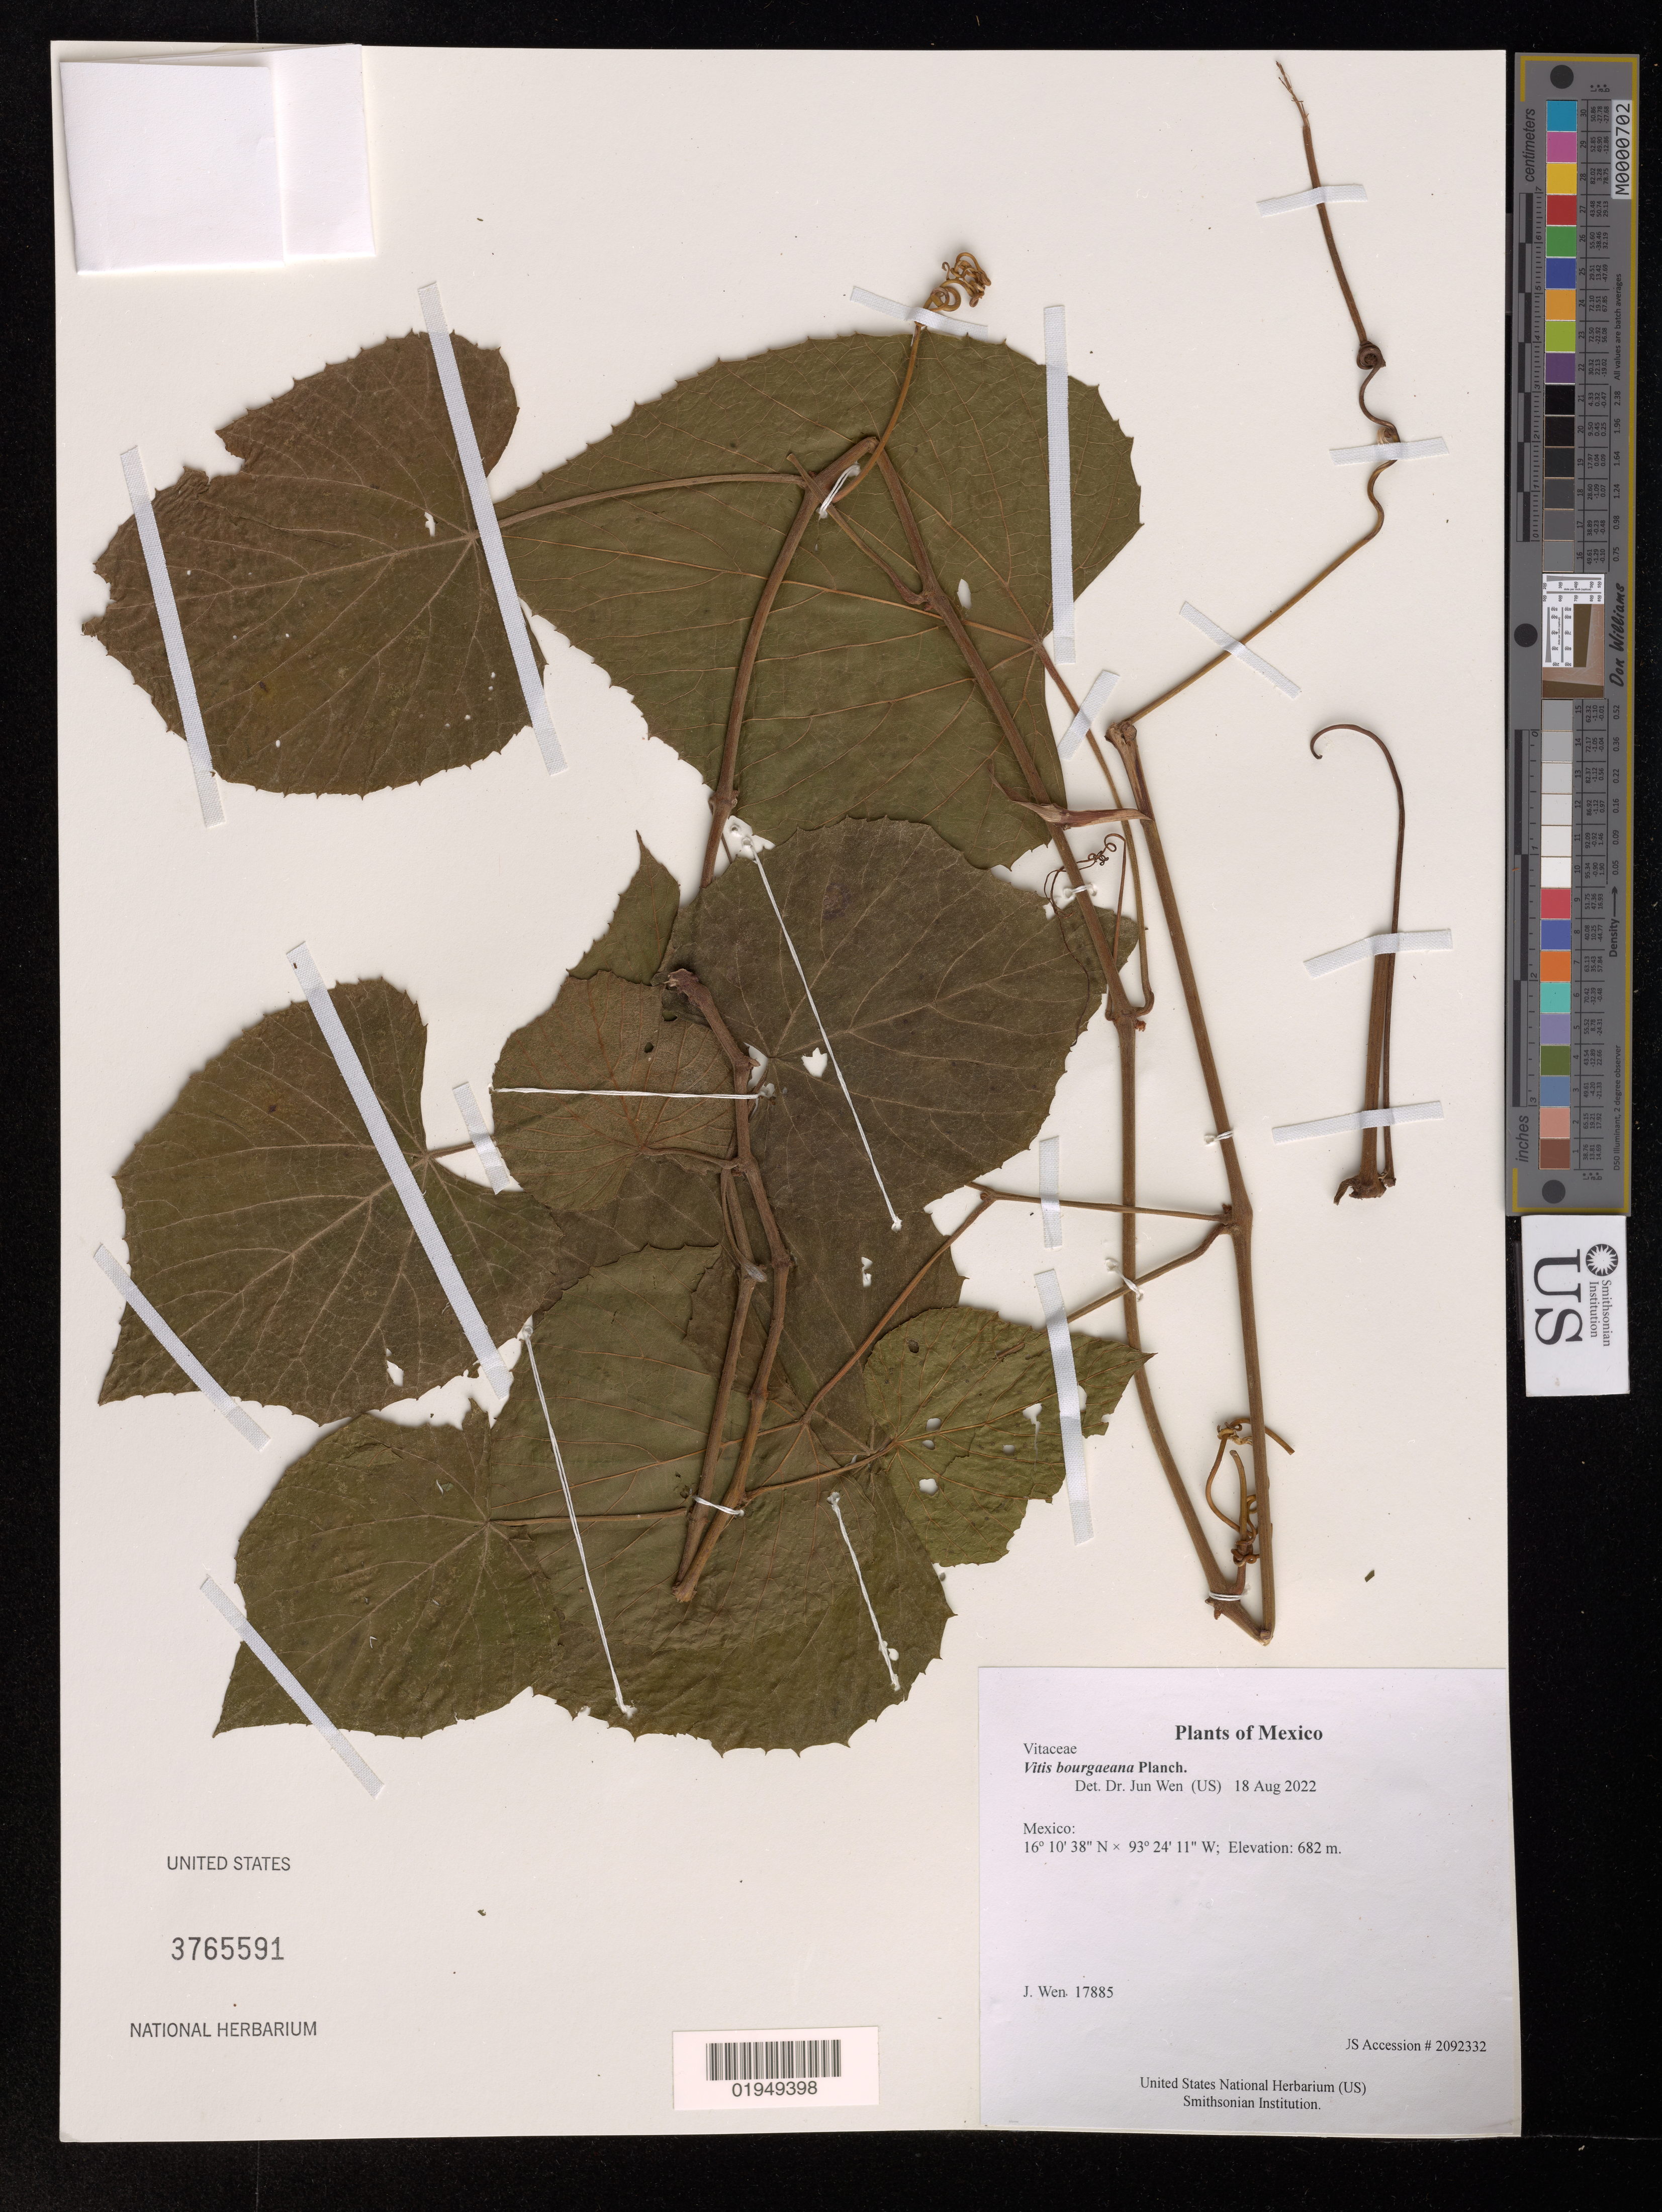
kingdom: Plantae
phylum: Tracheophyta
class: Magnoliopsida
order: Vitales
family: Vitaceae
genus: Vitis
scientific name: Vitis bourgaeana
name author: Planch.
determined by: Wen, Jun, (BOT), Smithsonian Institution - National Museum of Natural History (UNITED STATES)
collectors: J. Wen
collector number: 17885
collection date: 2022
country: Mexico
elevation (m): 682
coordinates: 16 10 38 N, 93 24 11 W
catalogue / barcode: US 3765591